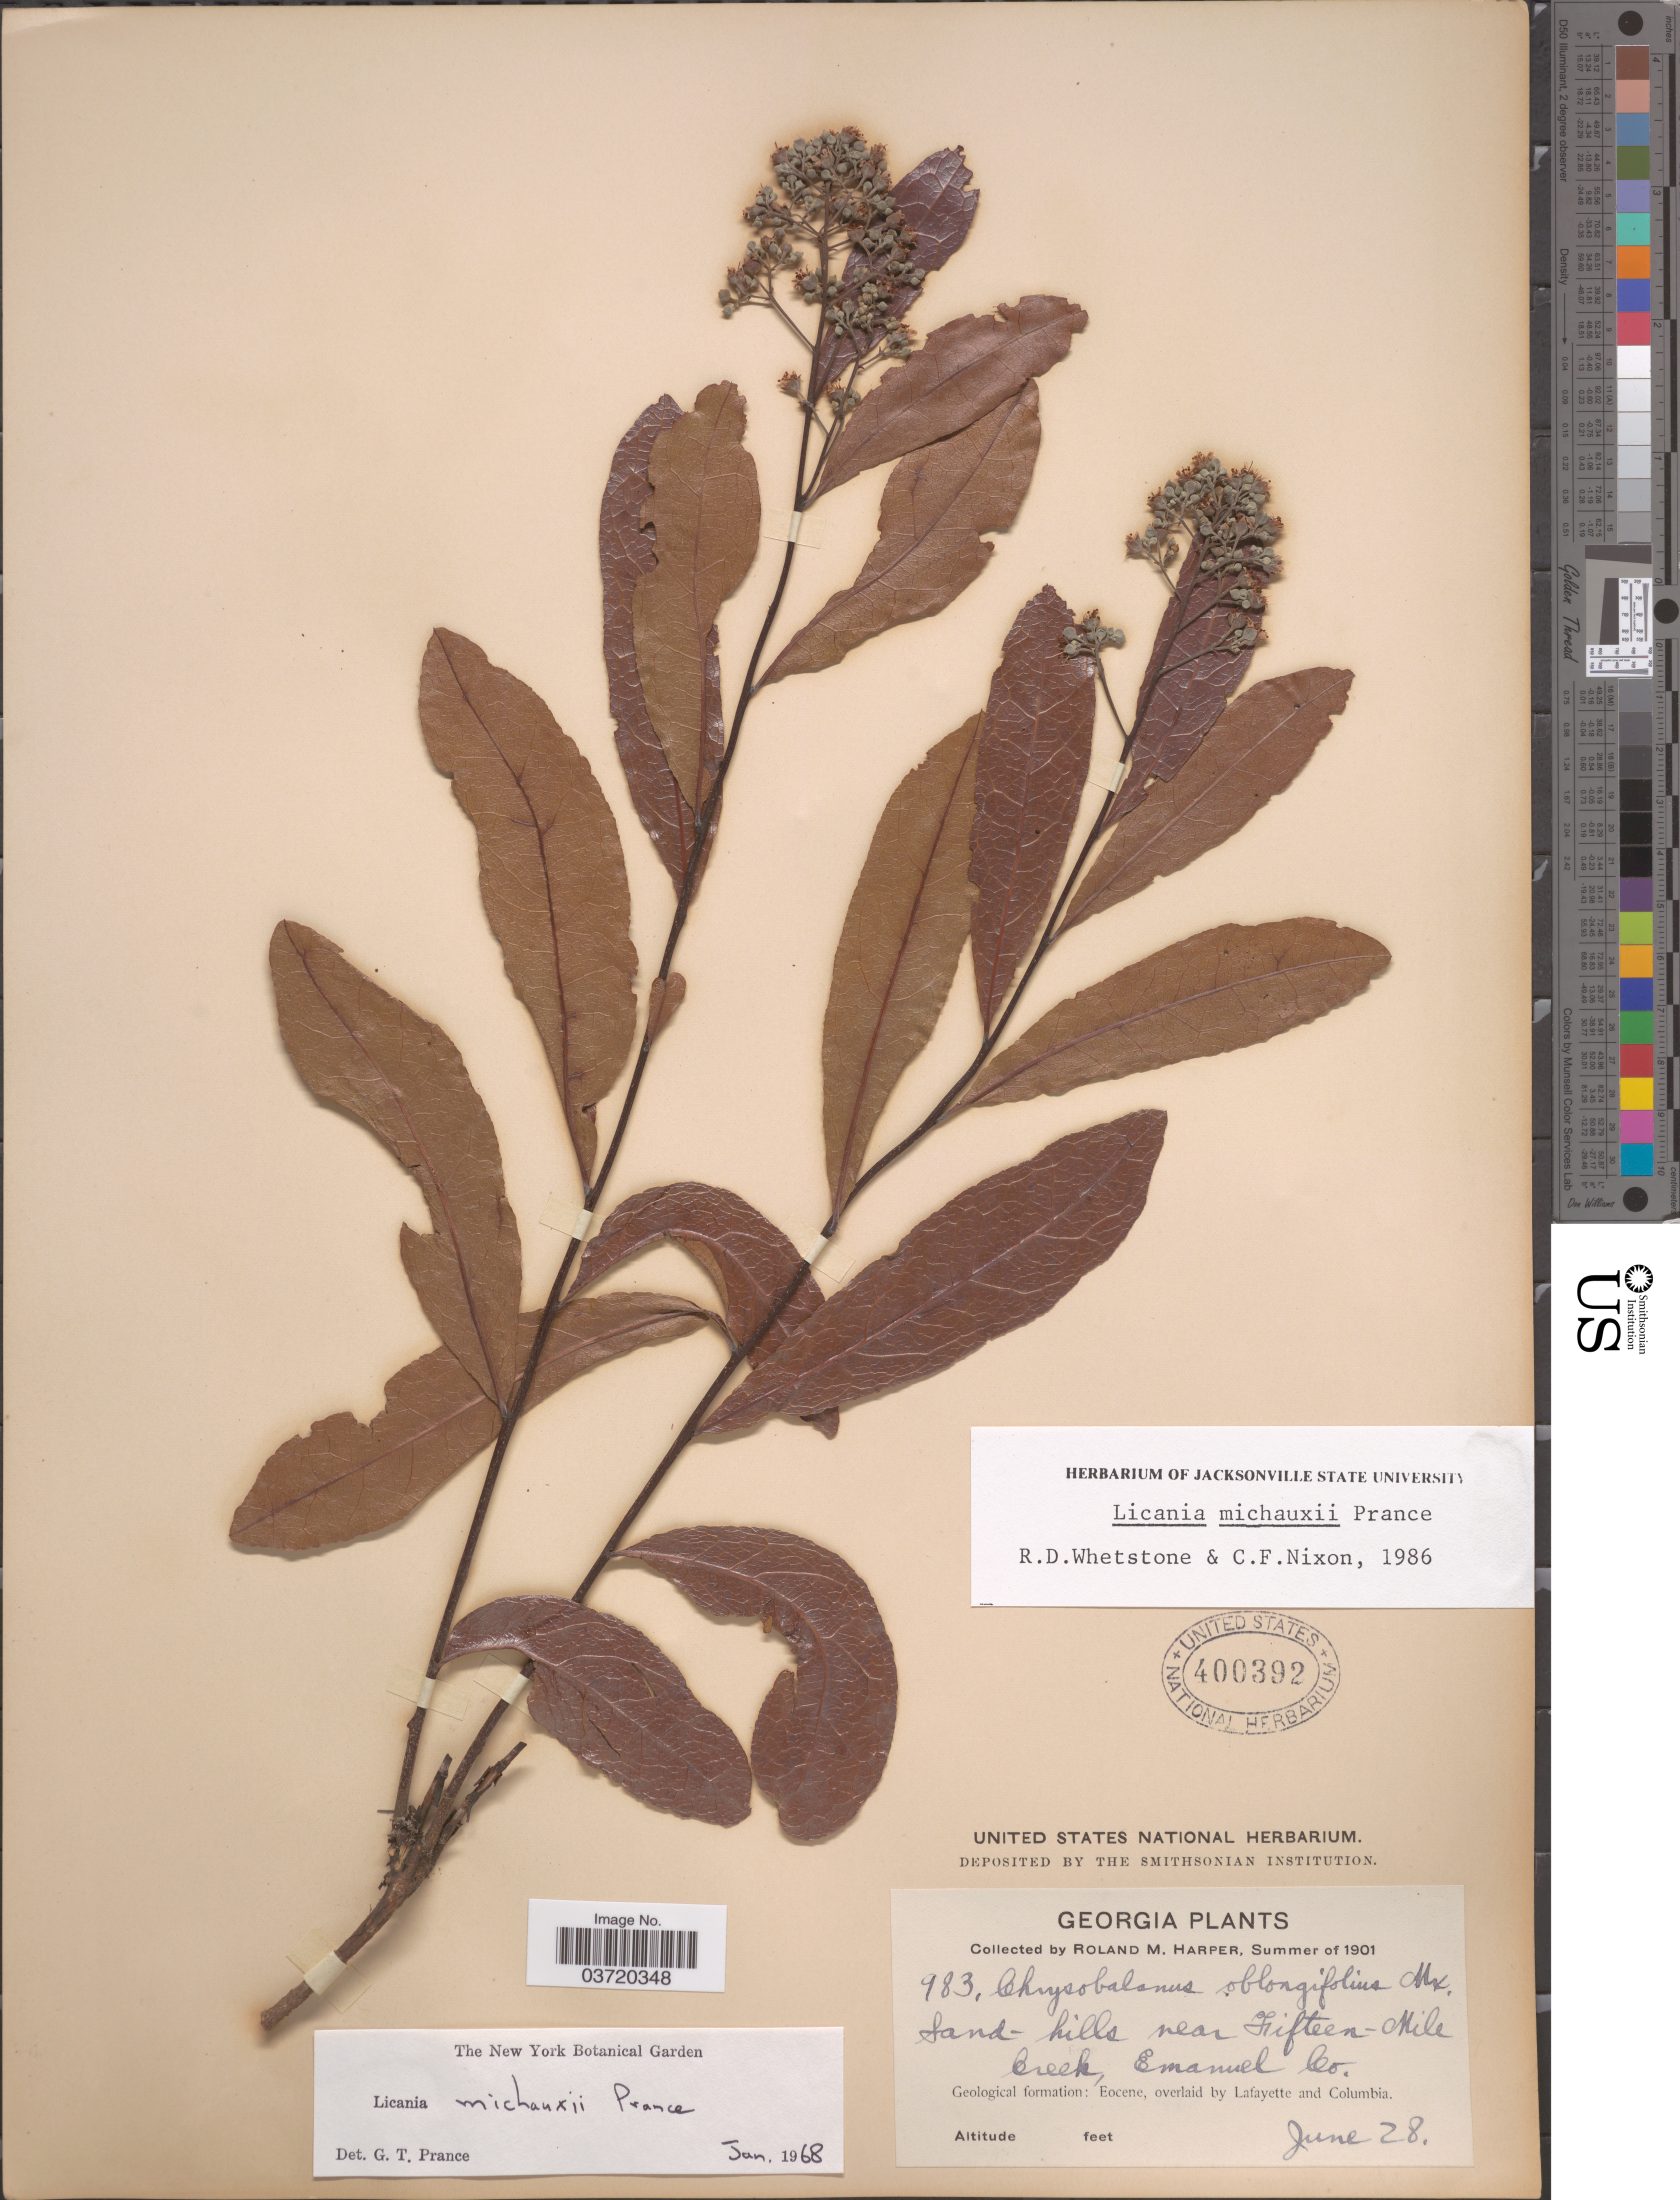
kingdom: Plantae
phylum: Tracheophyta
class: Magnoliopsida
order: Malpighiales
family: Chrysobalanaceae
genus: Geobalanus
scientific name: Geobalanus oblongifolius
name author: (Michx.) Small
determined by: Strong, M. T., (US), Smithsonian Institution - National Museum of Natural History (UNITED STATES)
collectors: R. M. Harper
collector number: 983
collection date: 1901-06-28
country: United States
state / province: Georgia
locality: Sand-hills near Fifteen- Mile Creek, Emanuel Co. Geological formation: Eocene, overlaid by Lafayette and Columbia.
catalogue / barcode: US 400392